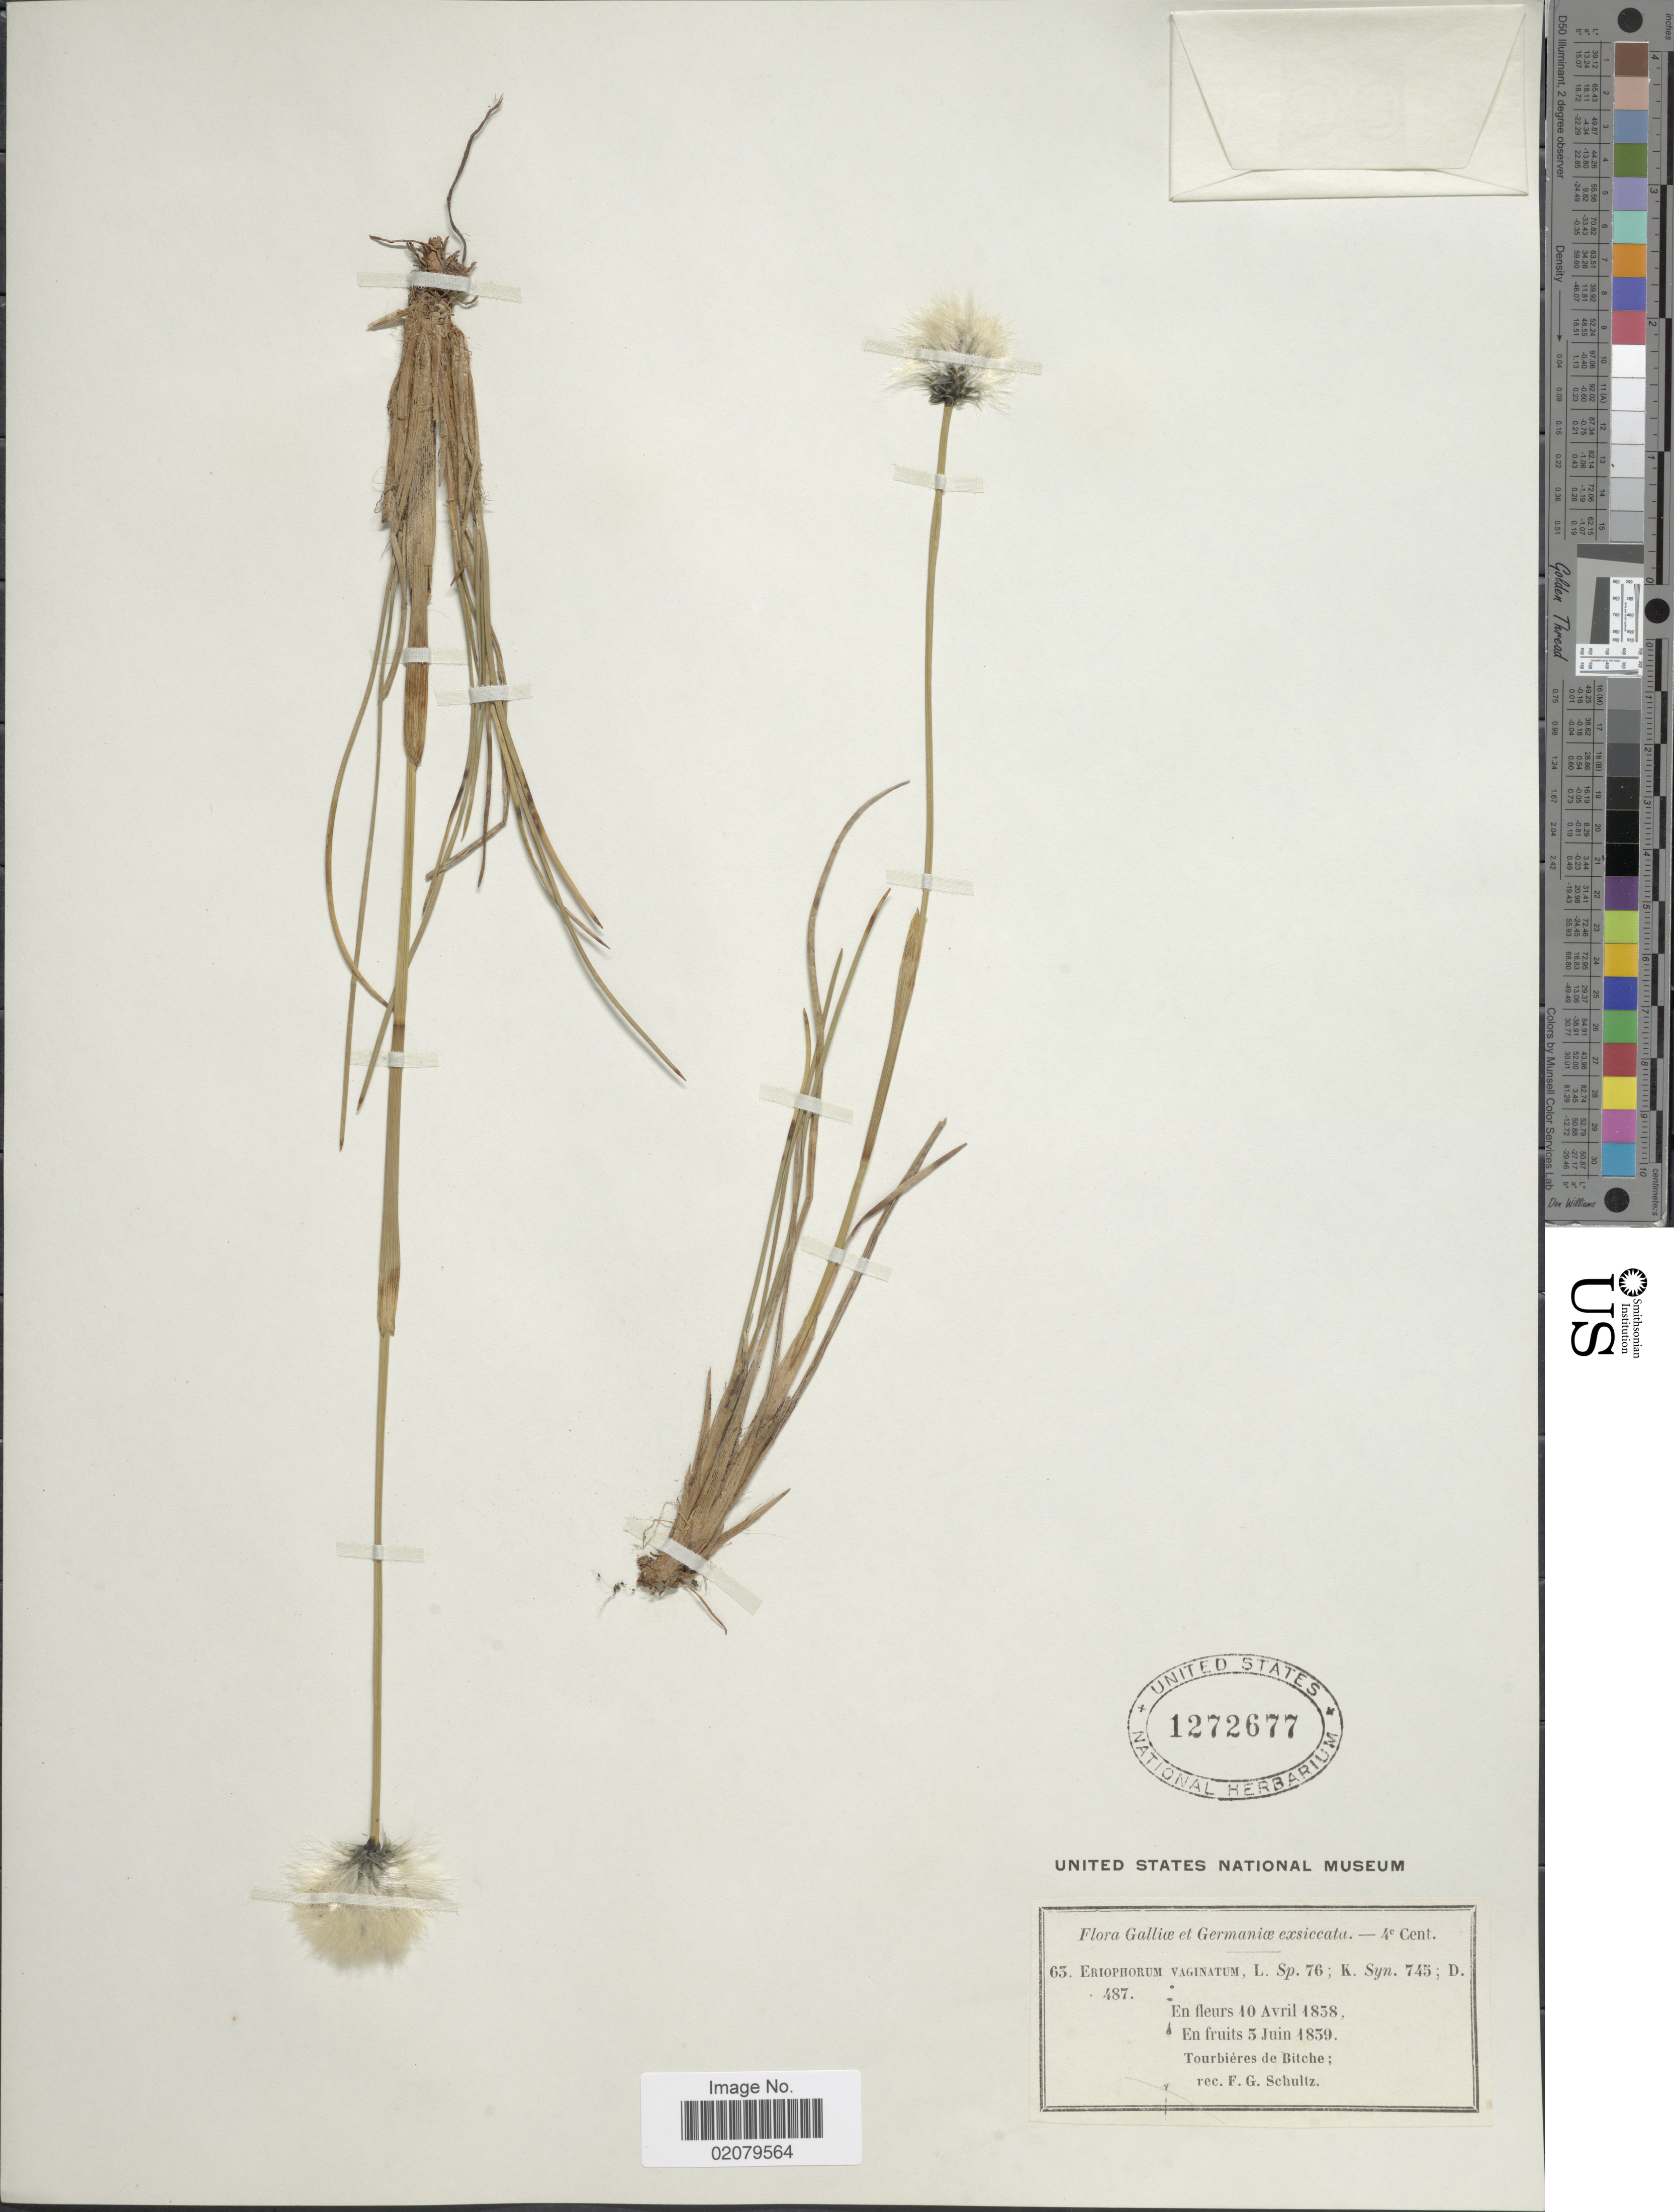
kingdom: Plantae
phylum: Tracheophyta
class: Liliopsida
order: Poales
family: Cyperaceae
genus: Eriophorum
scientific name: Eriophorum vaginatum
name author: L.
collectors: F. Schultz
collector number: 63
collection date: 1938-04-10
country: France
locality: Galliae et Germaniae exsiccata, Tourbieres de Bitche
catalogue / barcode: US 127267